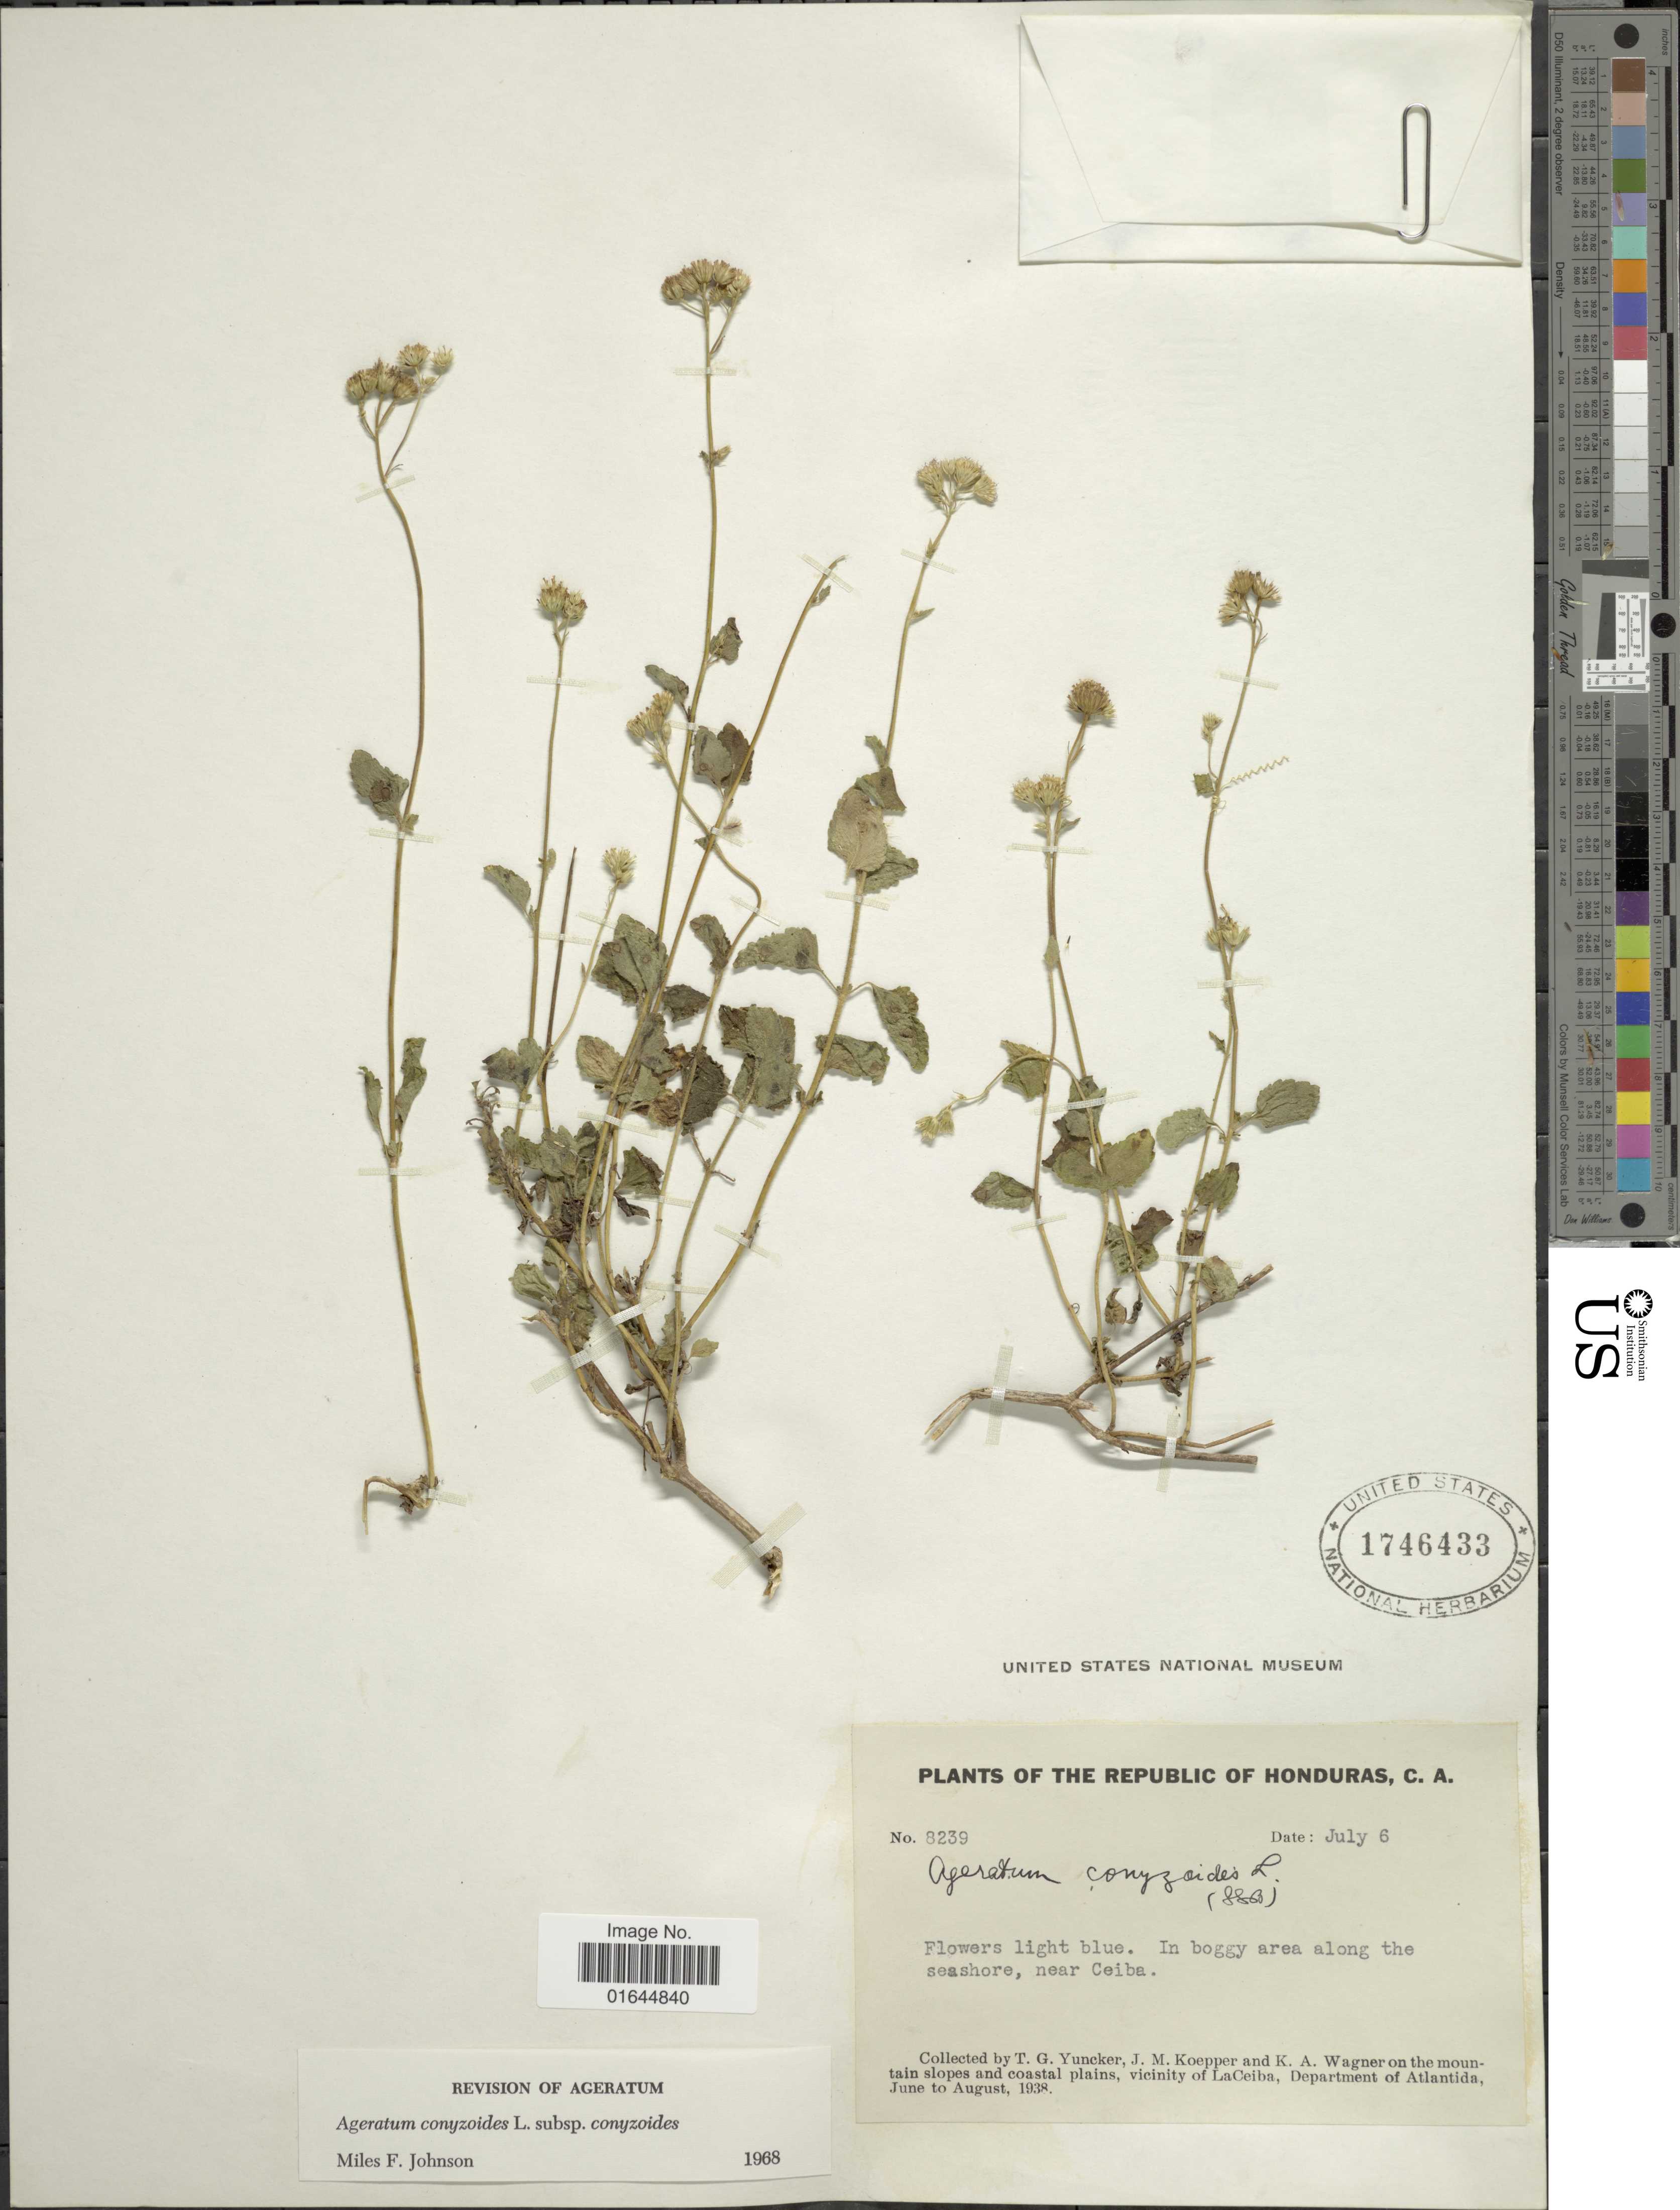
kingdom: Plantae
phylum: Tracheophyta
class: Magnoliopsida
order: Asterales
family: Asteraceae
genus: Ageratum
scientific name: Ageratum houstonianum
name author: Mill.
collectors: T. G. Yuncker, J. M. Koepper & K. A. Wagner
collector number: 8239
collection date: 1938-07-06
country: Honduras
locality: The Republic of Hondura, C.A., on the mountain slopes and coastal plains, vicinity of La Ceiba, Department of Atlantida. In boggy area along the seashore, near Ceiba.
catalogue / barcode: US 1746433